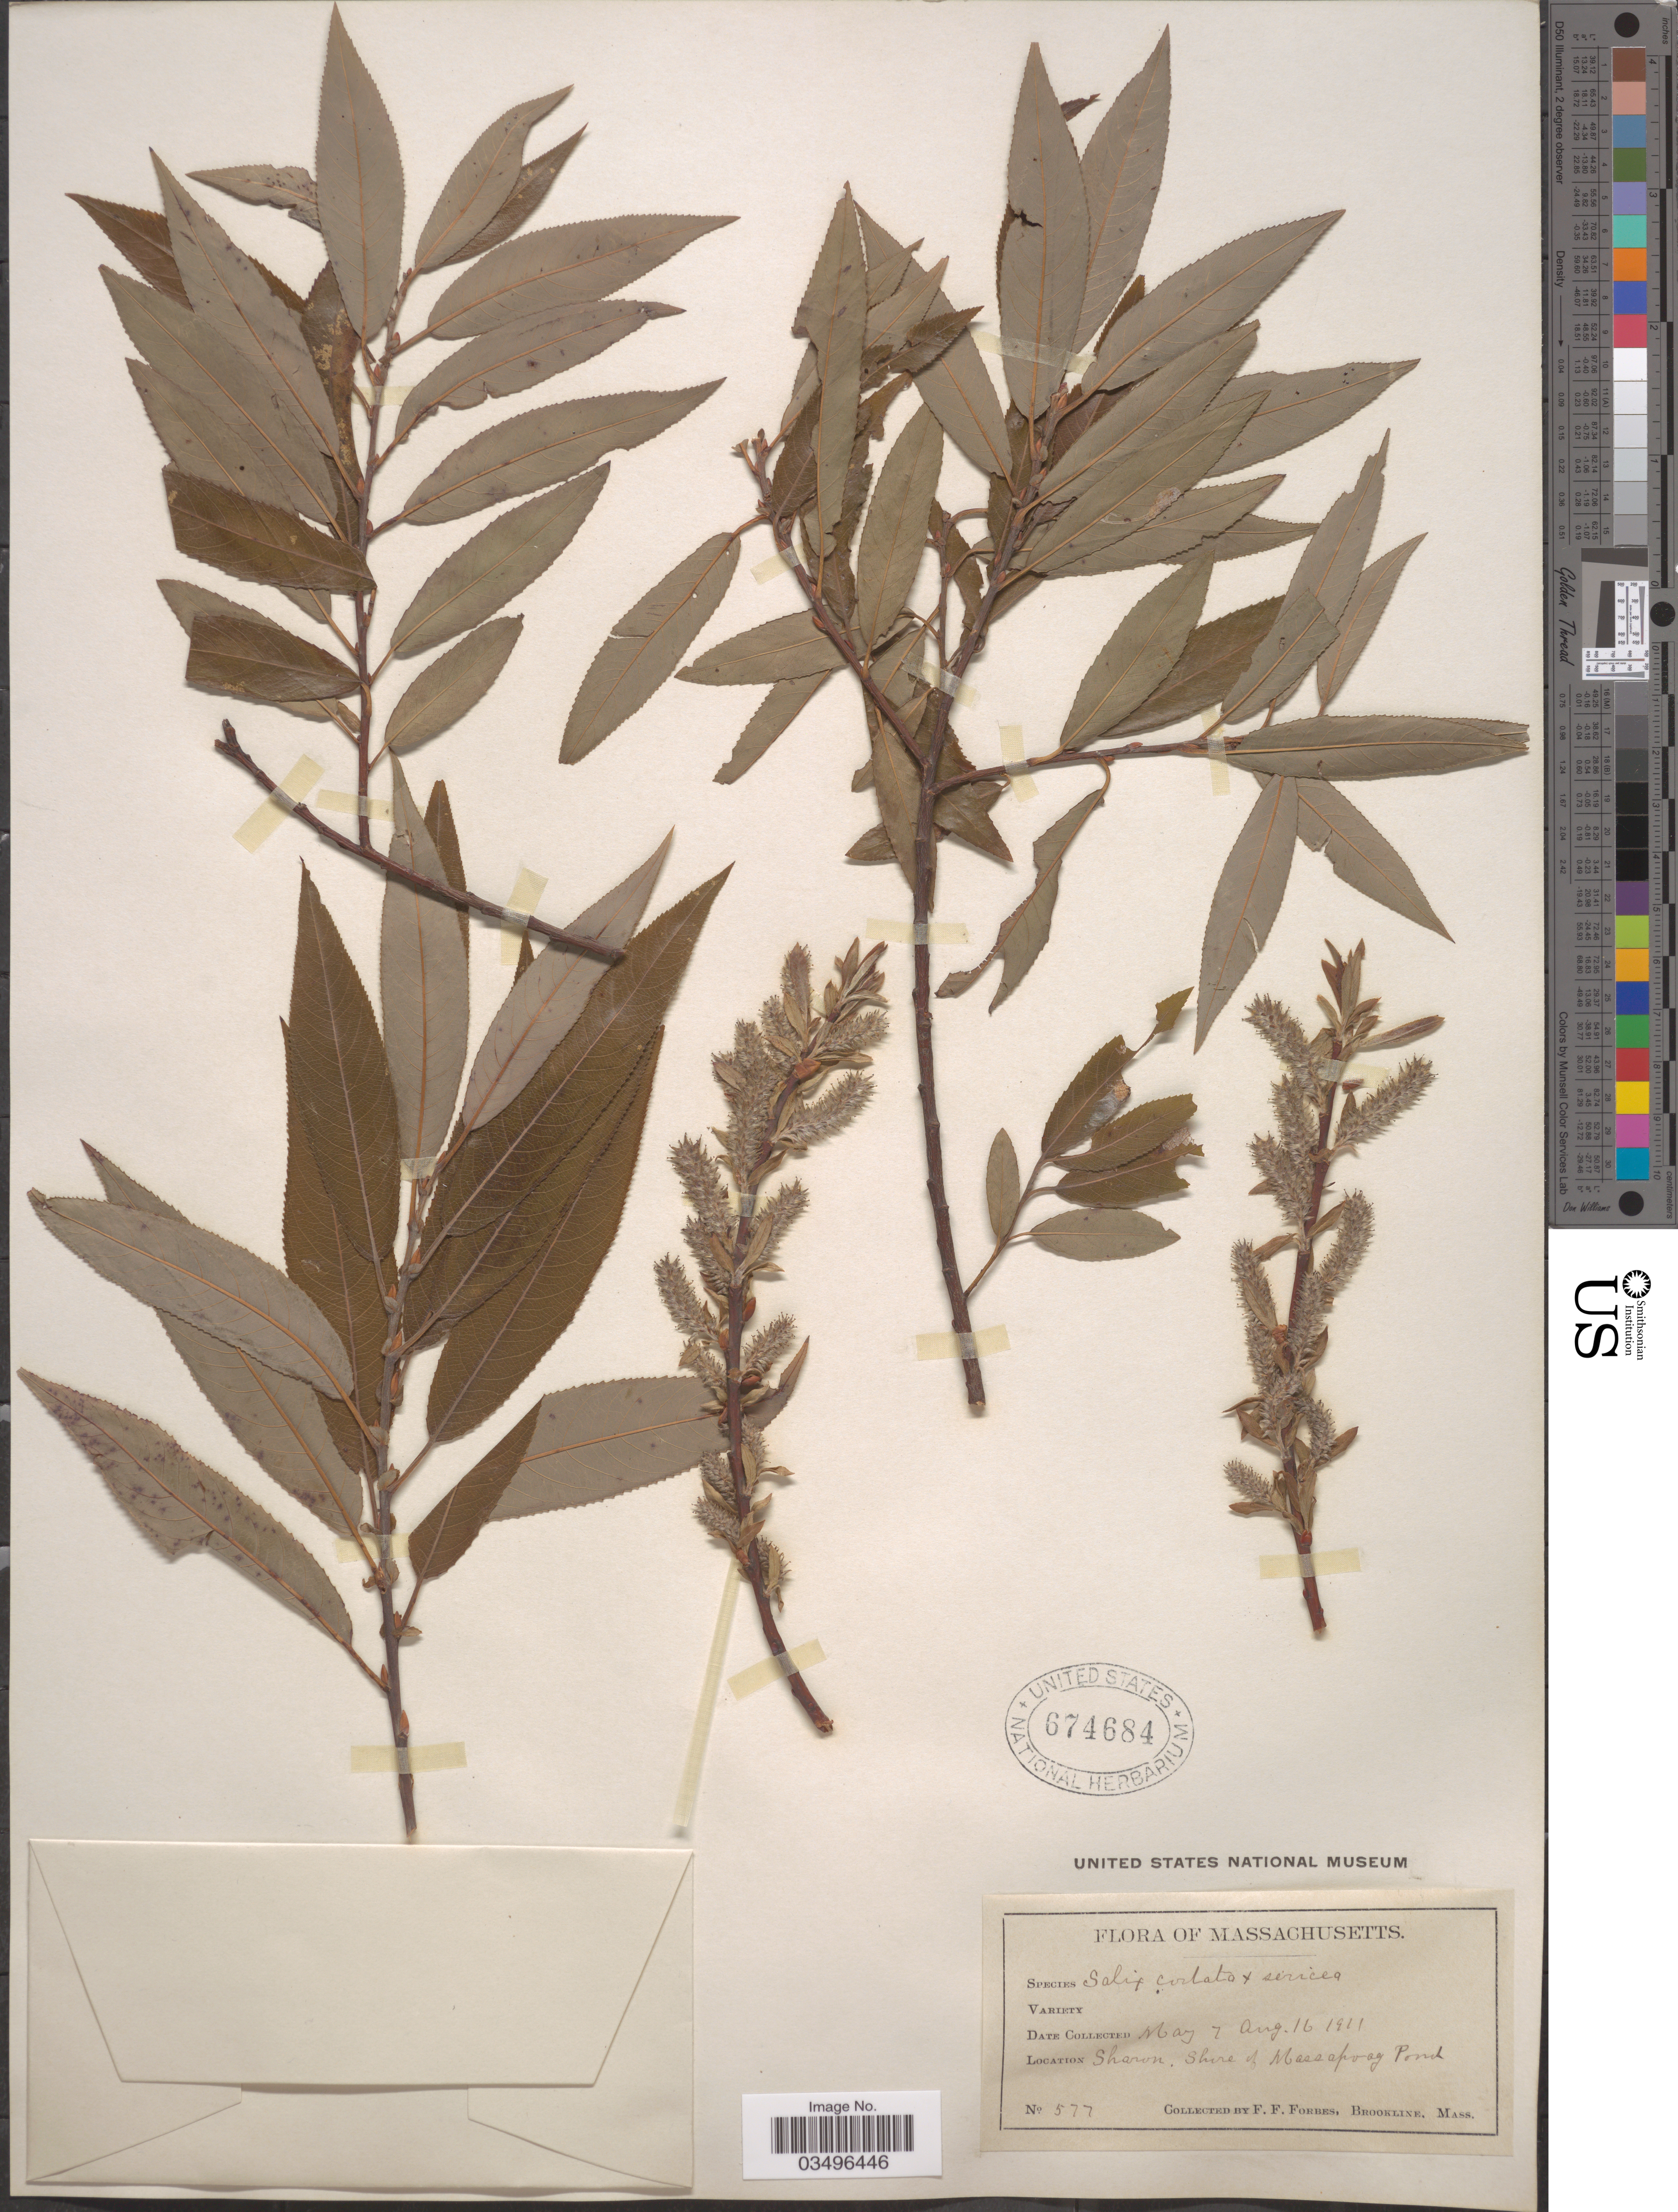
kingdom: Plantae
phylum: Tracheophyta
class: Magnoliopsida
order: Malpighiales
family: Salicaceae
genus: Salix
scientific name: Salix cordata x S. sericea Marshall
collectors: F. Forbes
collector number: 577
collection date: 1911-05-07/1911-08-16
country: United States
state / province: Massachusetts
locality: Sharon, Shore of Massapoag Pond.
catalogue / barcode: US 674684